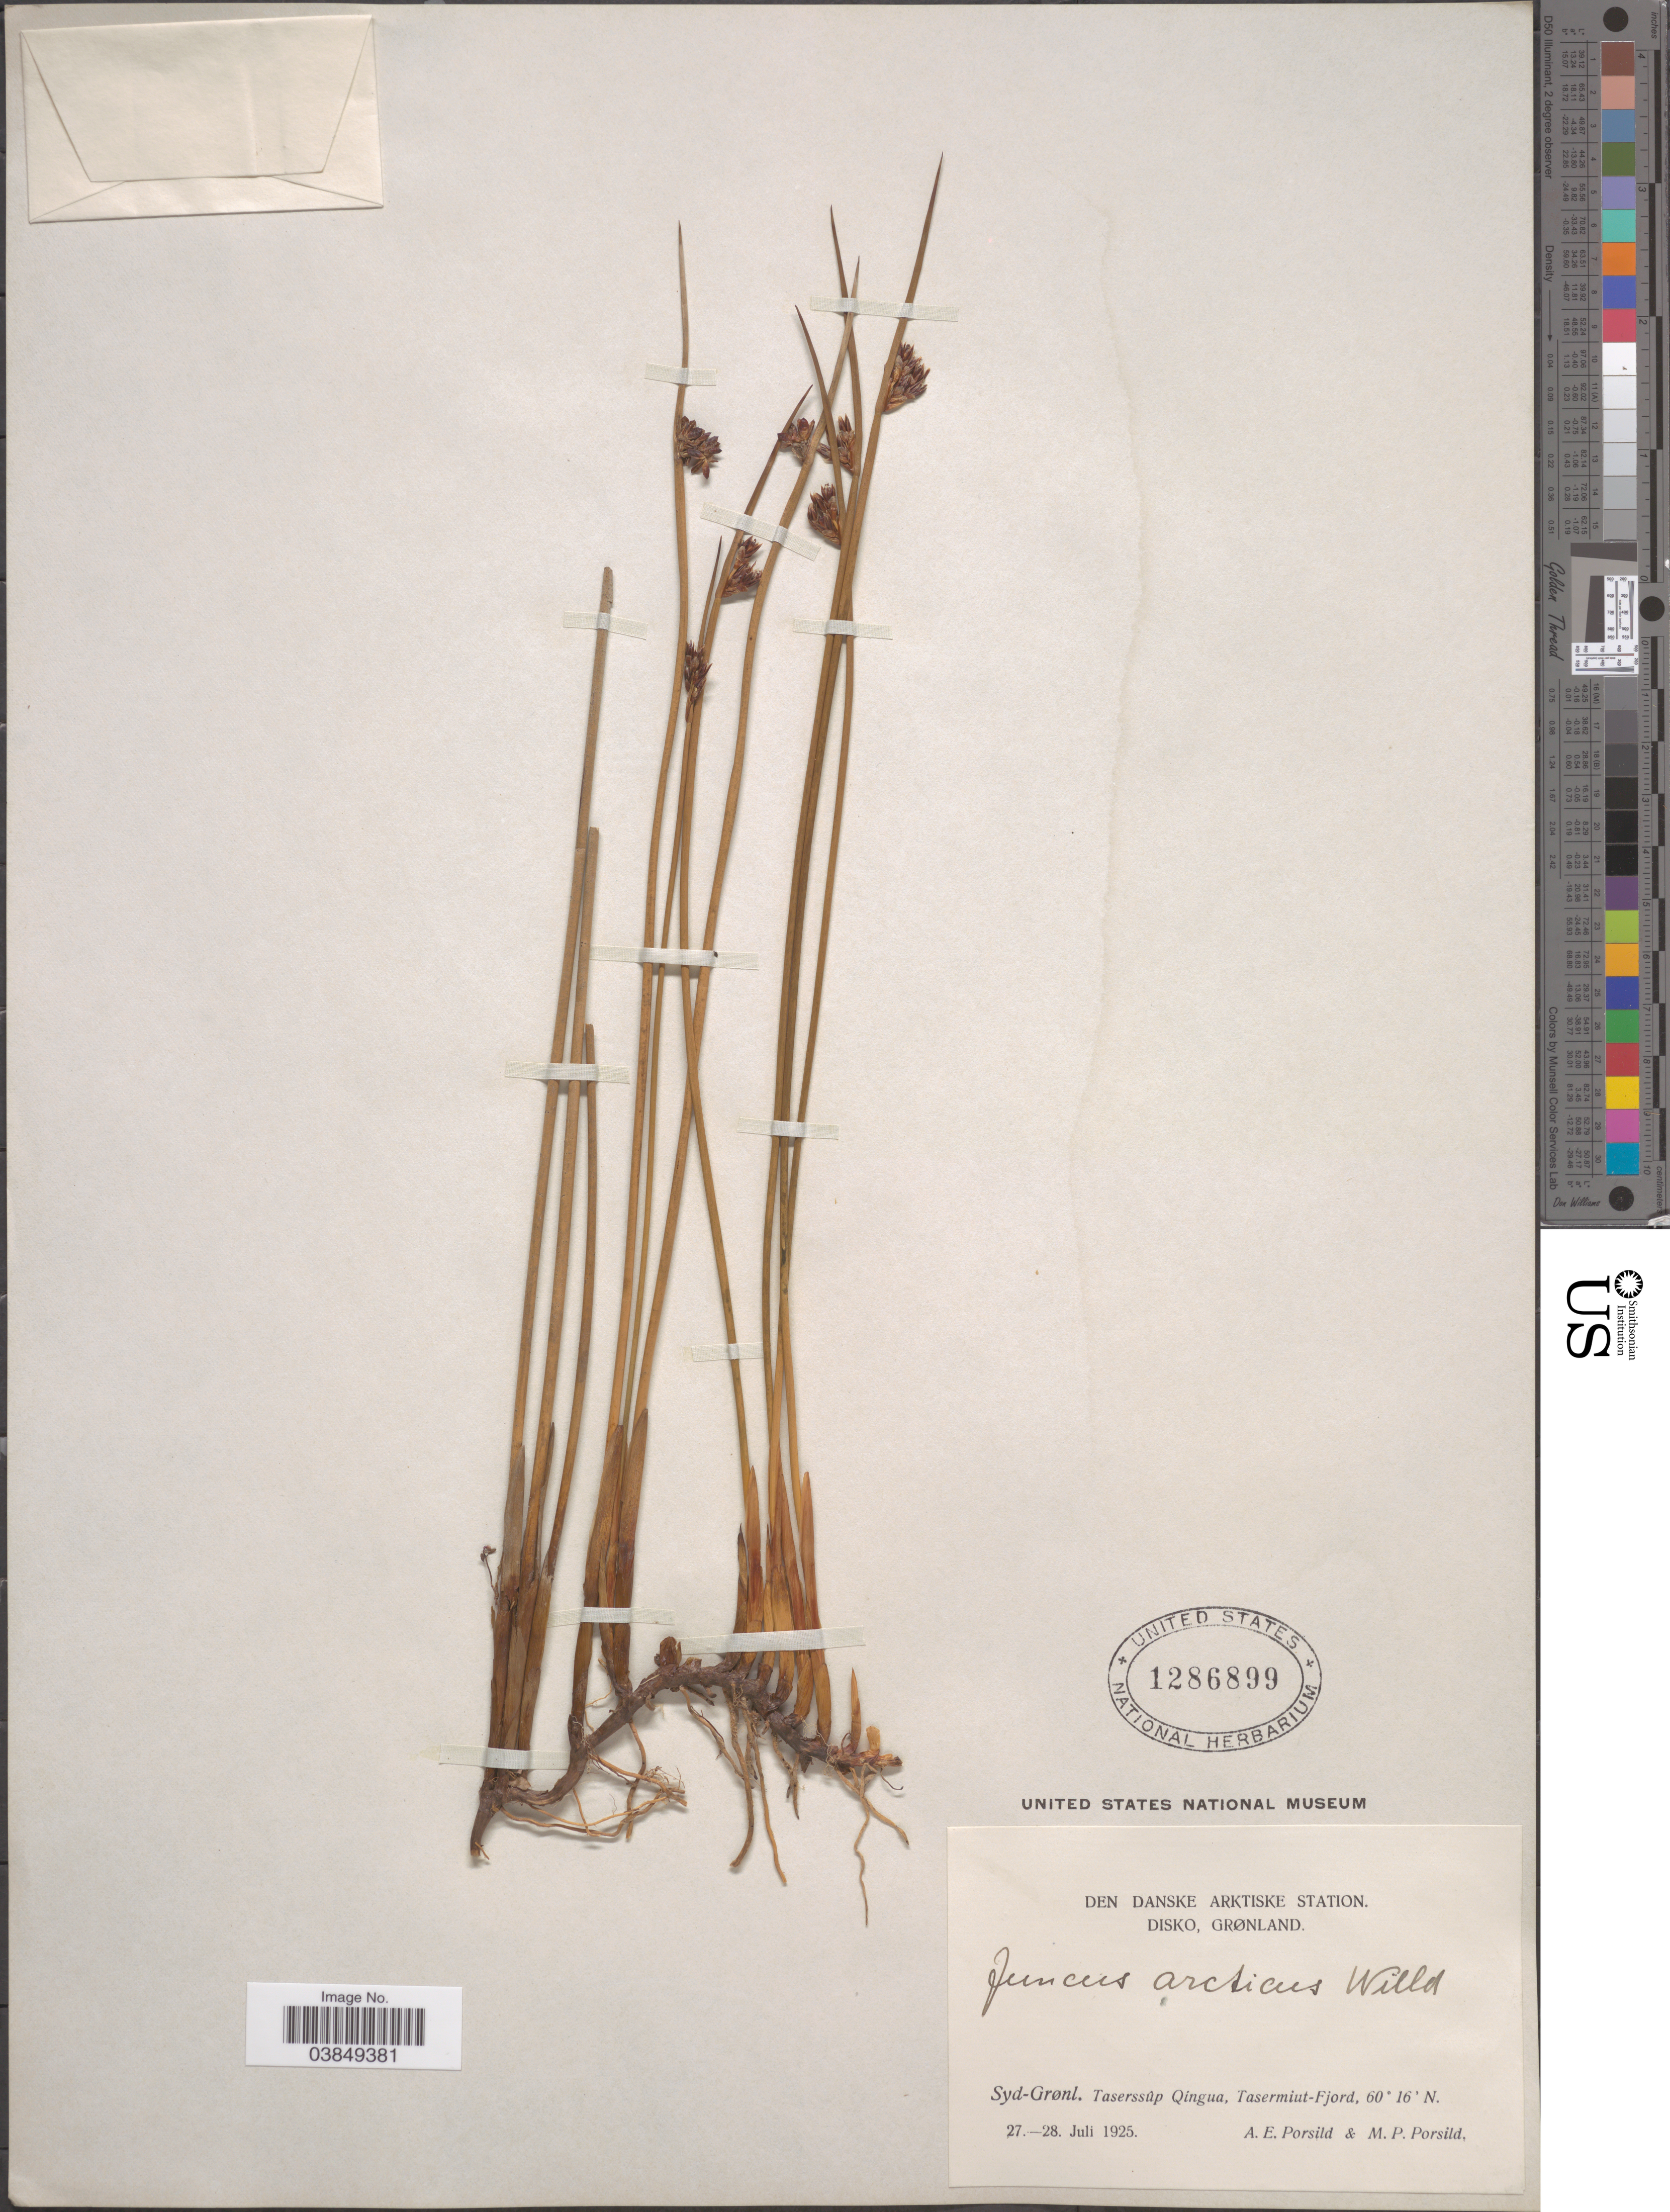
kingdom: Plantae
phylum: Tracheophyta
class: Liliopsida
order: Poales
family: Juncaceae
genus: Juncus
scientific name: Juncus arcticus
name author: Willd.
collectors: A. E. Porsild & M. P. Porsild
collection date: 1925-07-27/1925-07-28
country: Greenland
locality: Den Danske Arktiske Station. Disko, Grønland. Syd-Grønl. Taserssûp Qingua, Tasermiut-Fjord.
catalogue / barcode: US 1286899